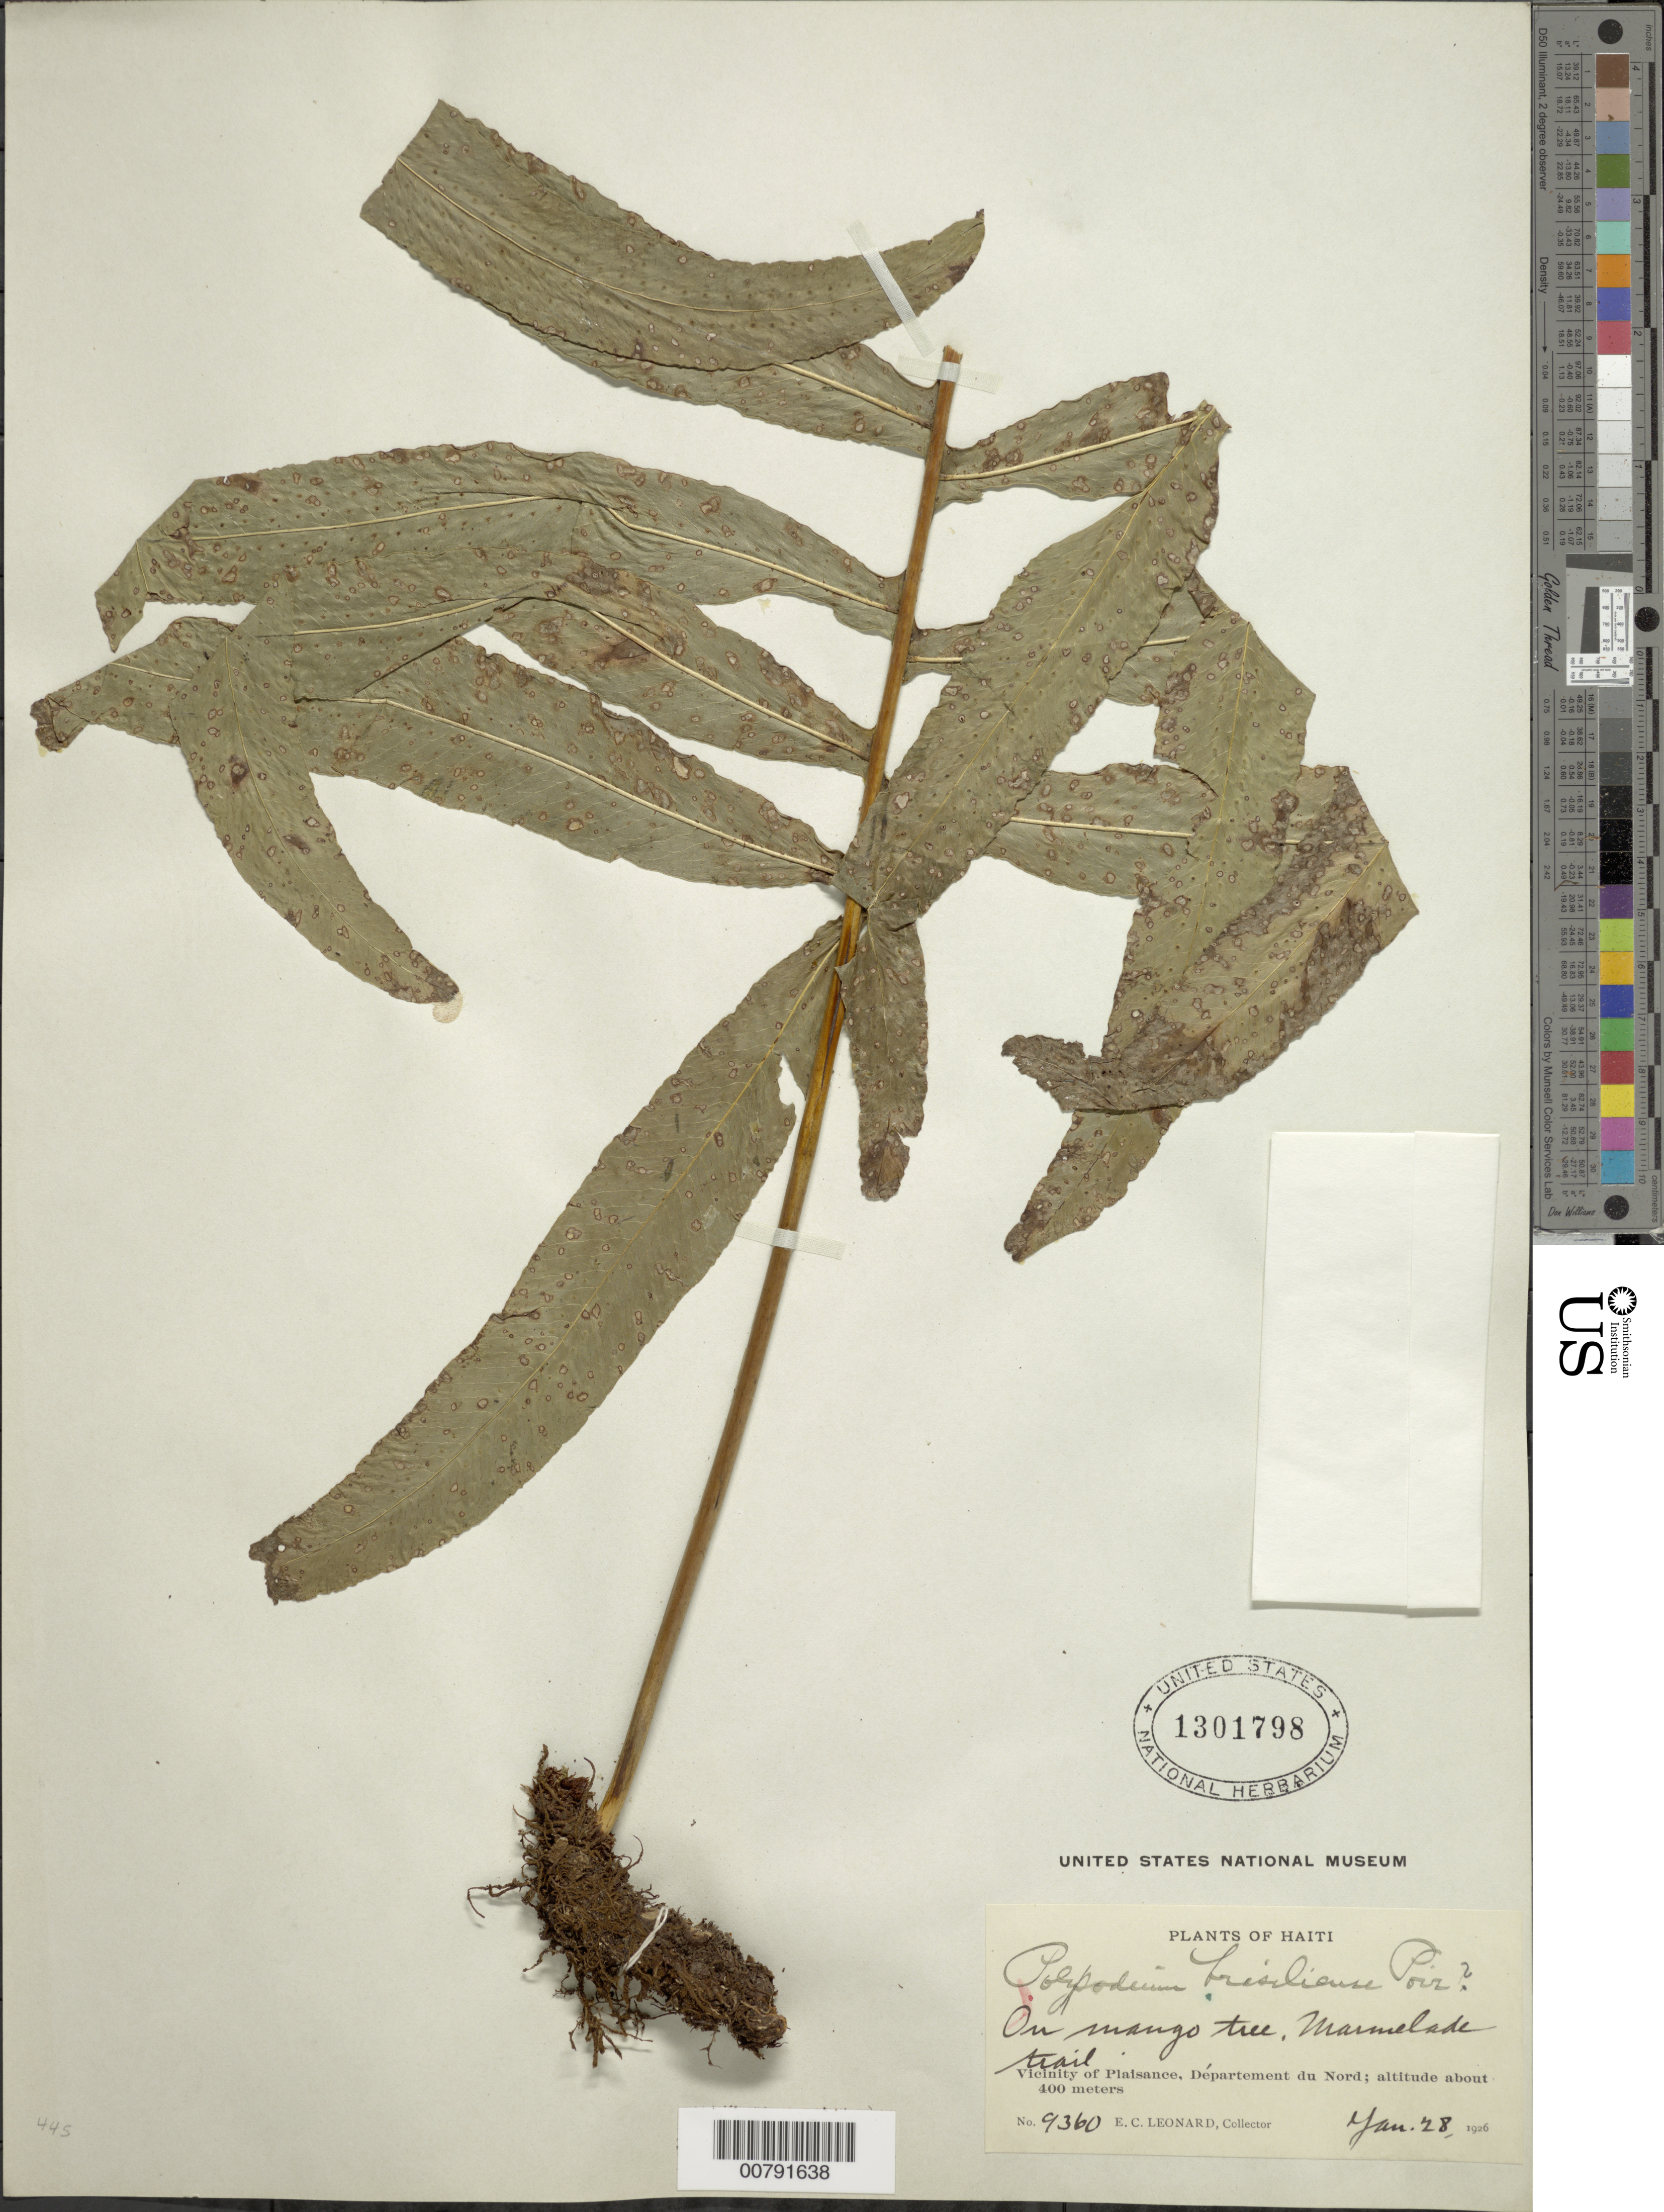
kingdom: Plantae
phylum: Tracheophyta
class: Polypodiopsida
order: Polypodiales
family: Polypodiaceae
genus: Serpocaulon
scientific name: Serpocaulon sp.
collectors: E. C. Leonard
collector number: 9360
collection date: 1926-01-28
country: Haiti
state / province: Nord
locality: On mango tree, Marmelade trail, Vicinity of Plaisance, Départment du Nord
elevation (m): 400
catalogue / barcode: US 1301798